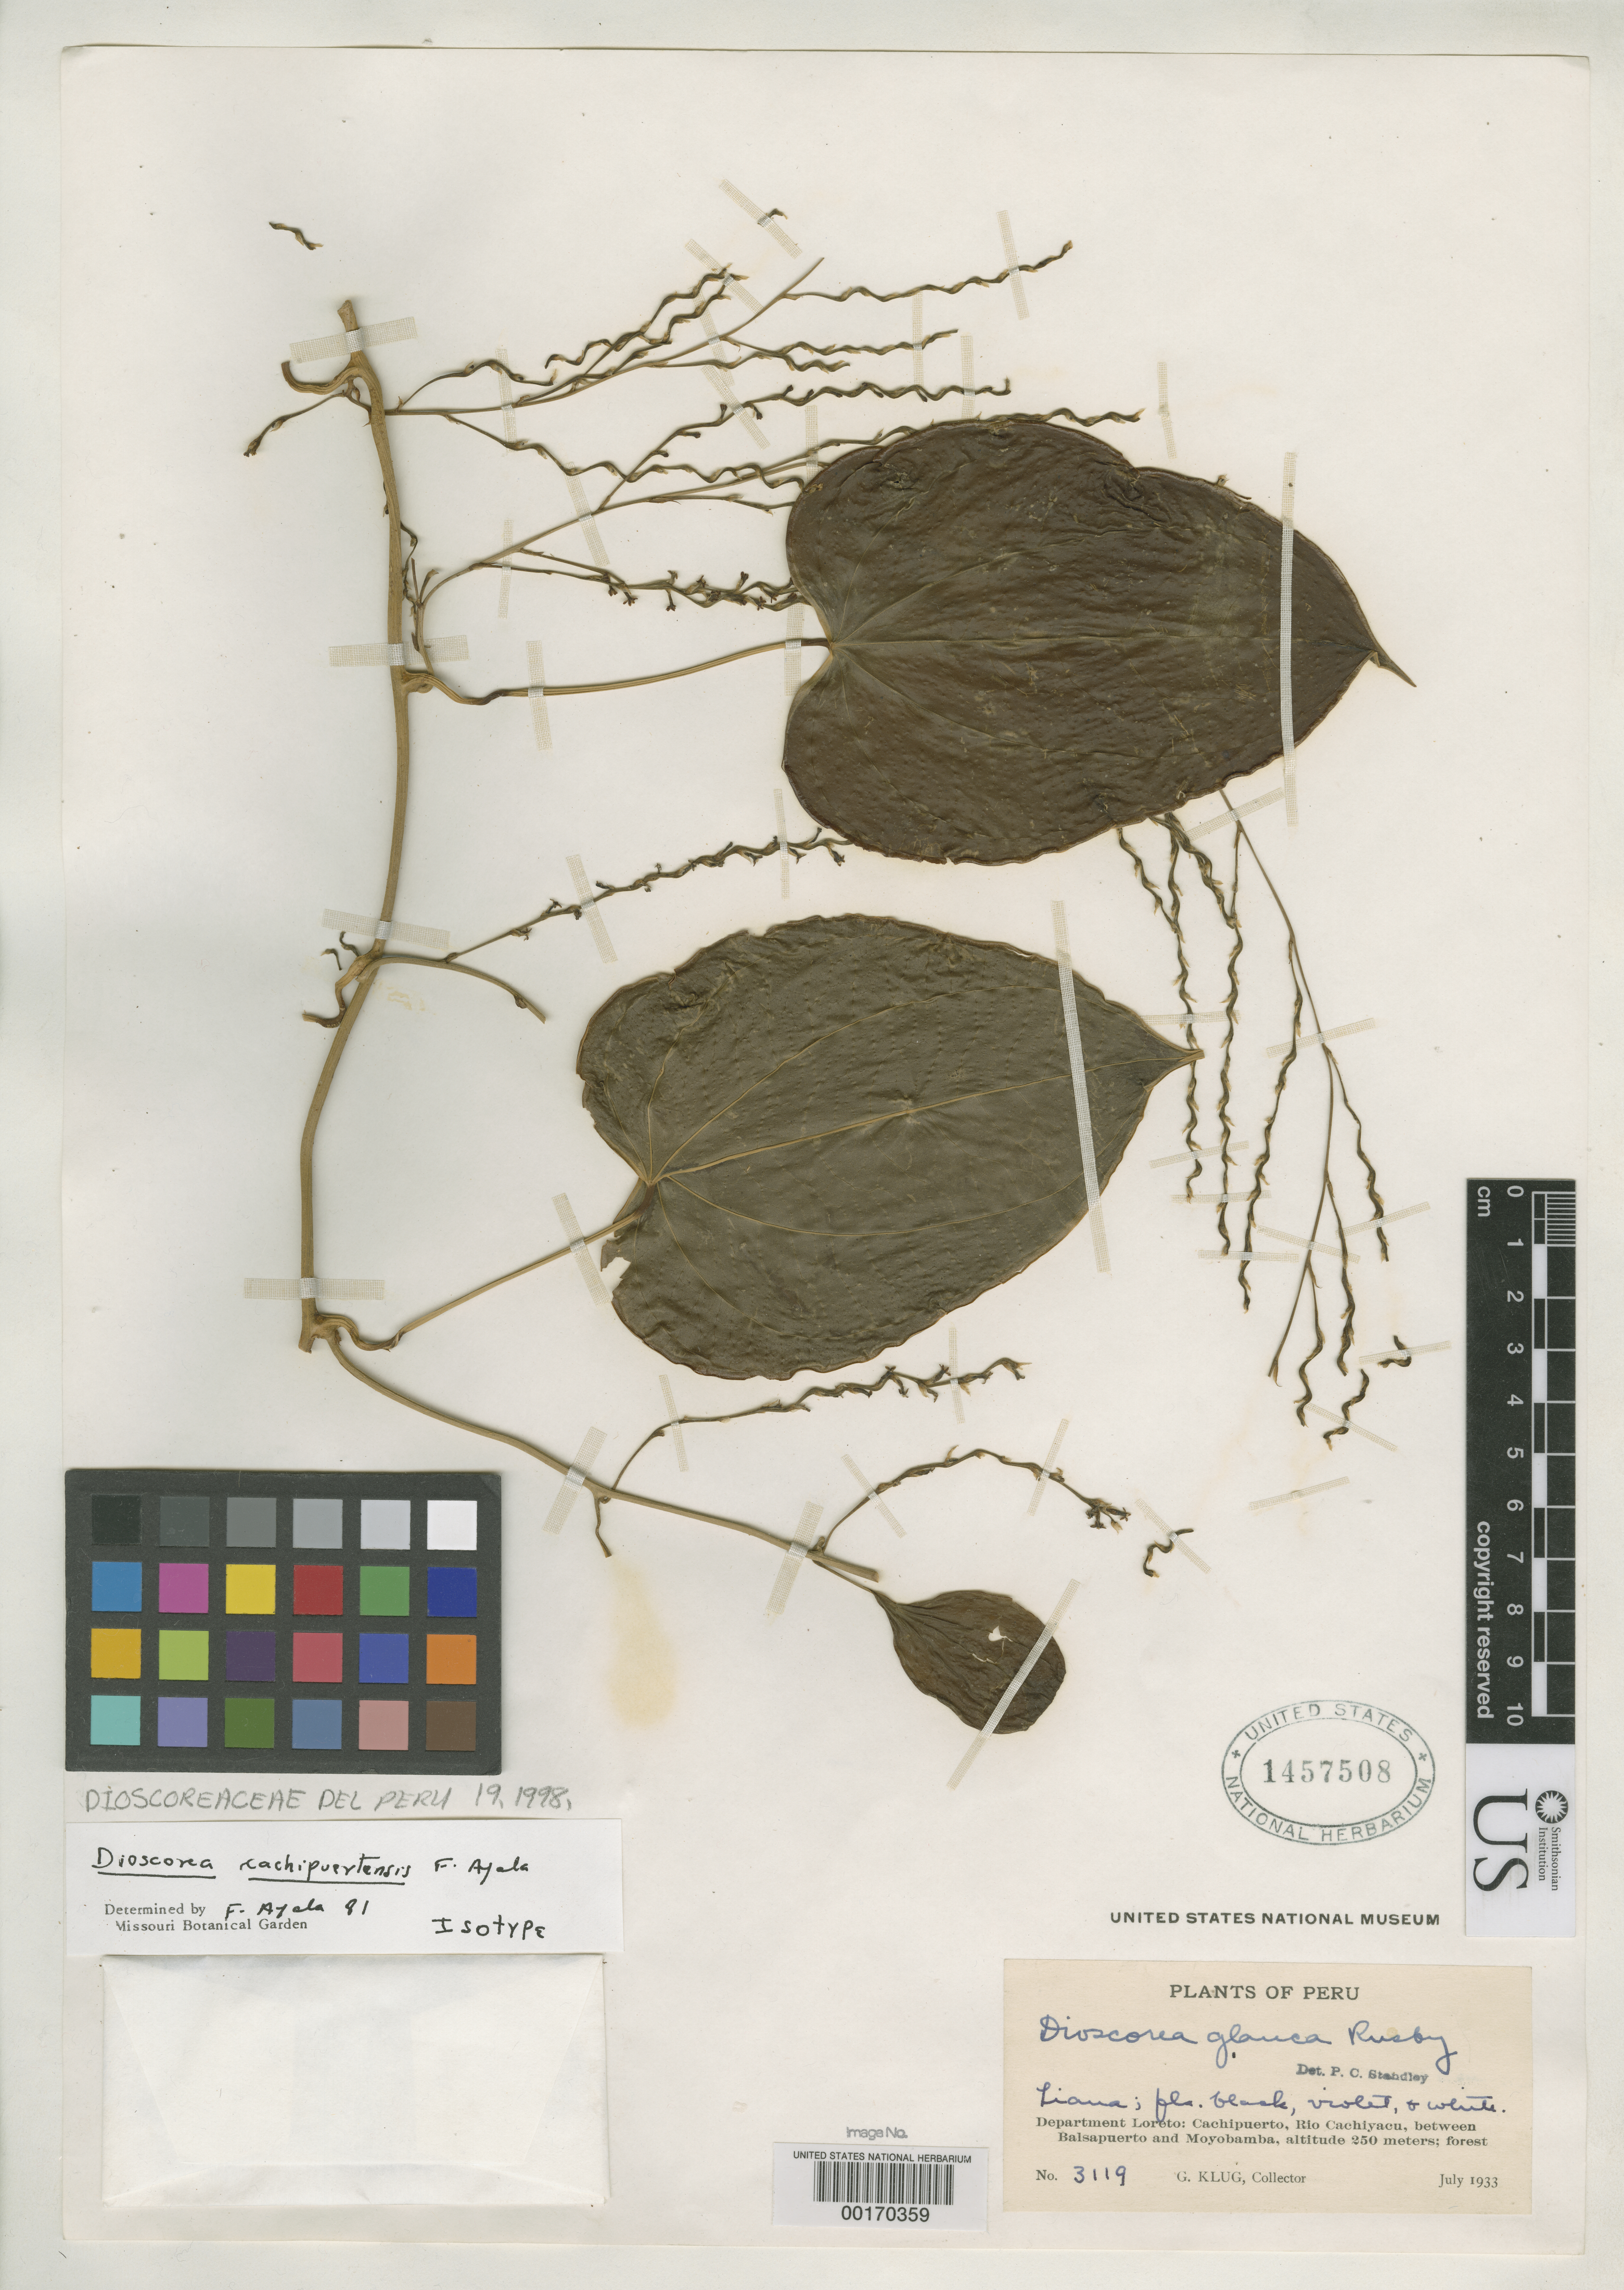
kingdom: Plantae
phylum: Tracheophyta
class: Liliopsida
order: Dioscoreales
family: Dioscoreaceae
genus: Dioscorea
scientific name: Dioscorea cachipuertensis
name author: Ayala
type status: Isotype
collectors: G. Klug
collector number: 3119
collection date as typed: Jul 1933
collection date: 1933-07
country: Peru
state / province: Loreto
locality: Cachipuerto, Rio Cachiyacu, between Balsapuerto and Moyobamba.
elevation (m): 2750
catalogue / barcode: US 1457508